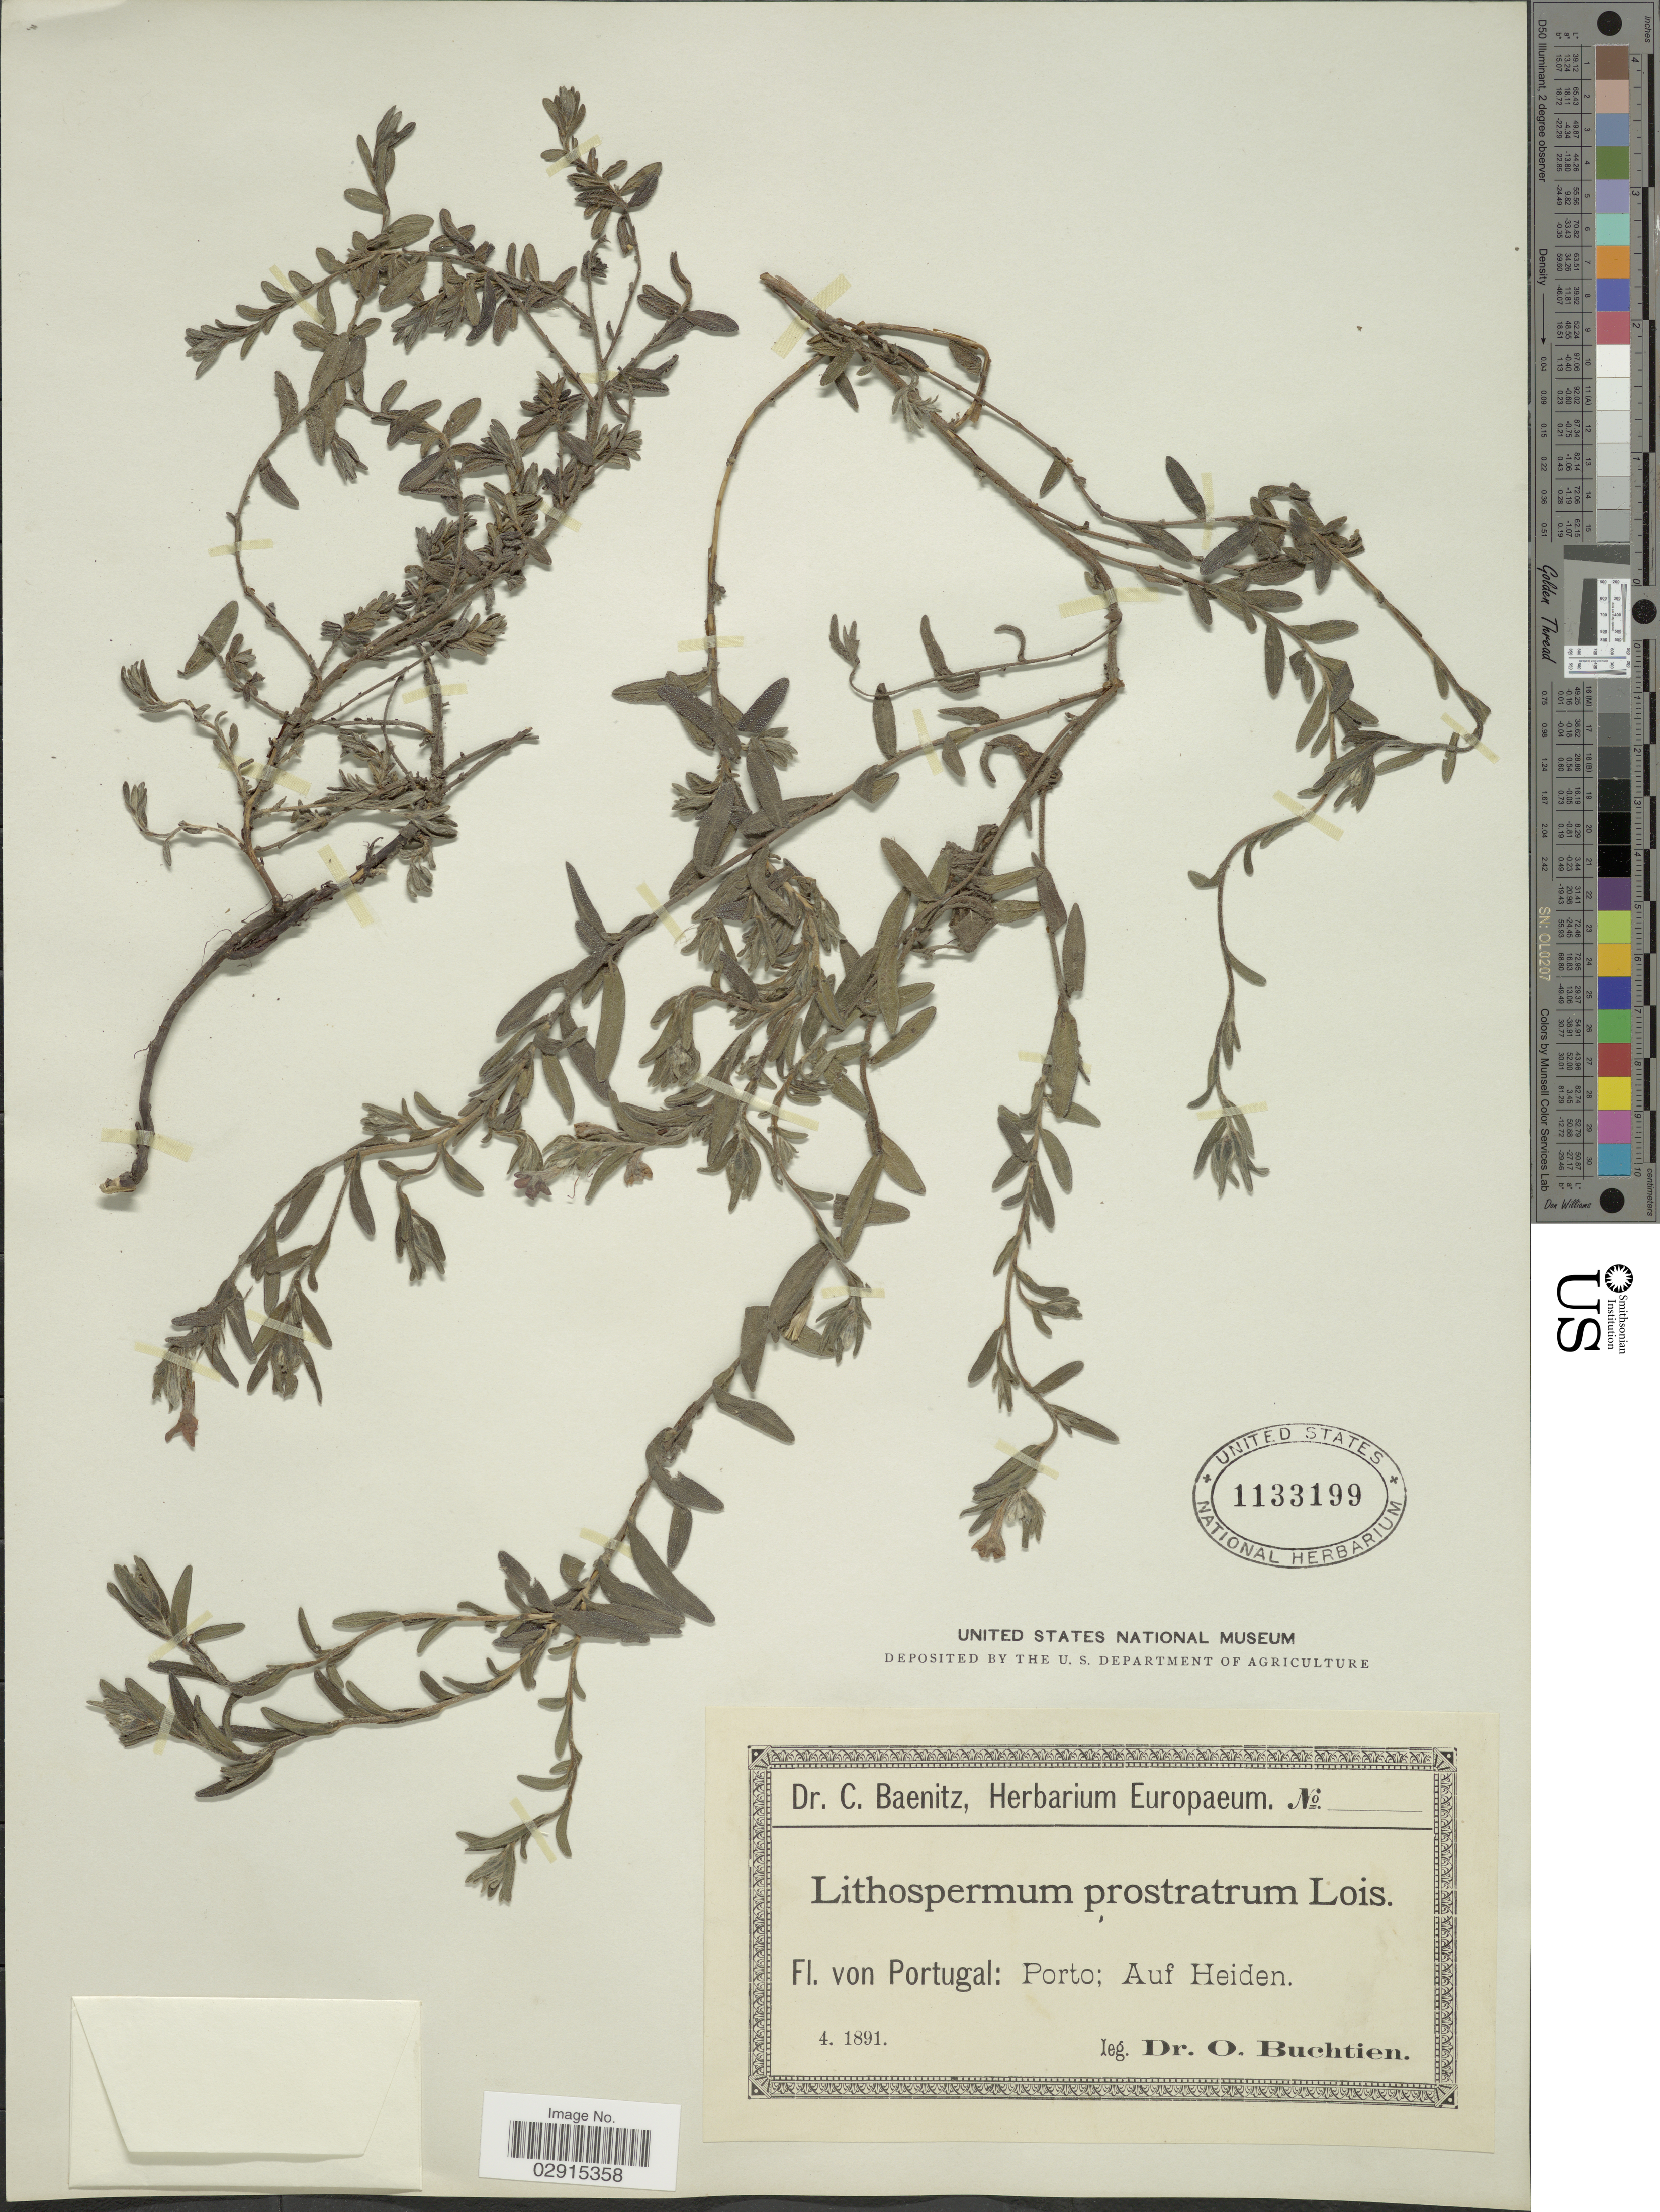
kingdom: Plantae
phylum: Tracheophyta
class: Magnoliopsida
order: Boraginales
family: Boraginaceae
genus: Lithospermum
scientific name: Lithospermum prostratum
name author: Loisel.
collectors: O. Buchtien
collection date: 1891-04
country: Portugal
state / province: Porto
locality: Auf Heiden.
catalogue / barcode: US 1133199